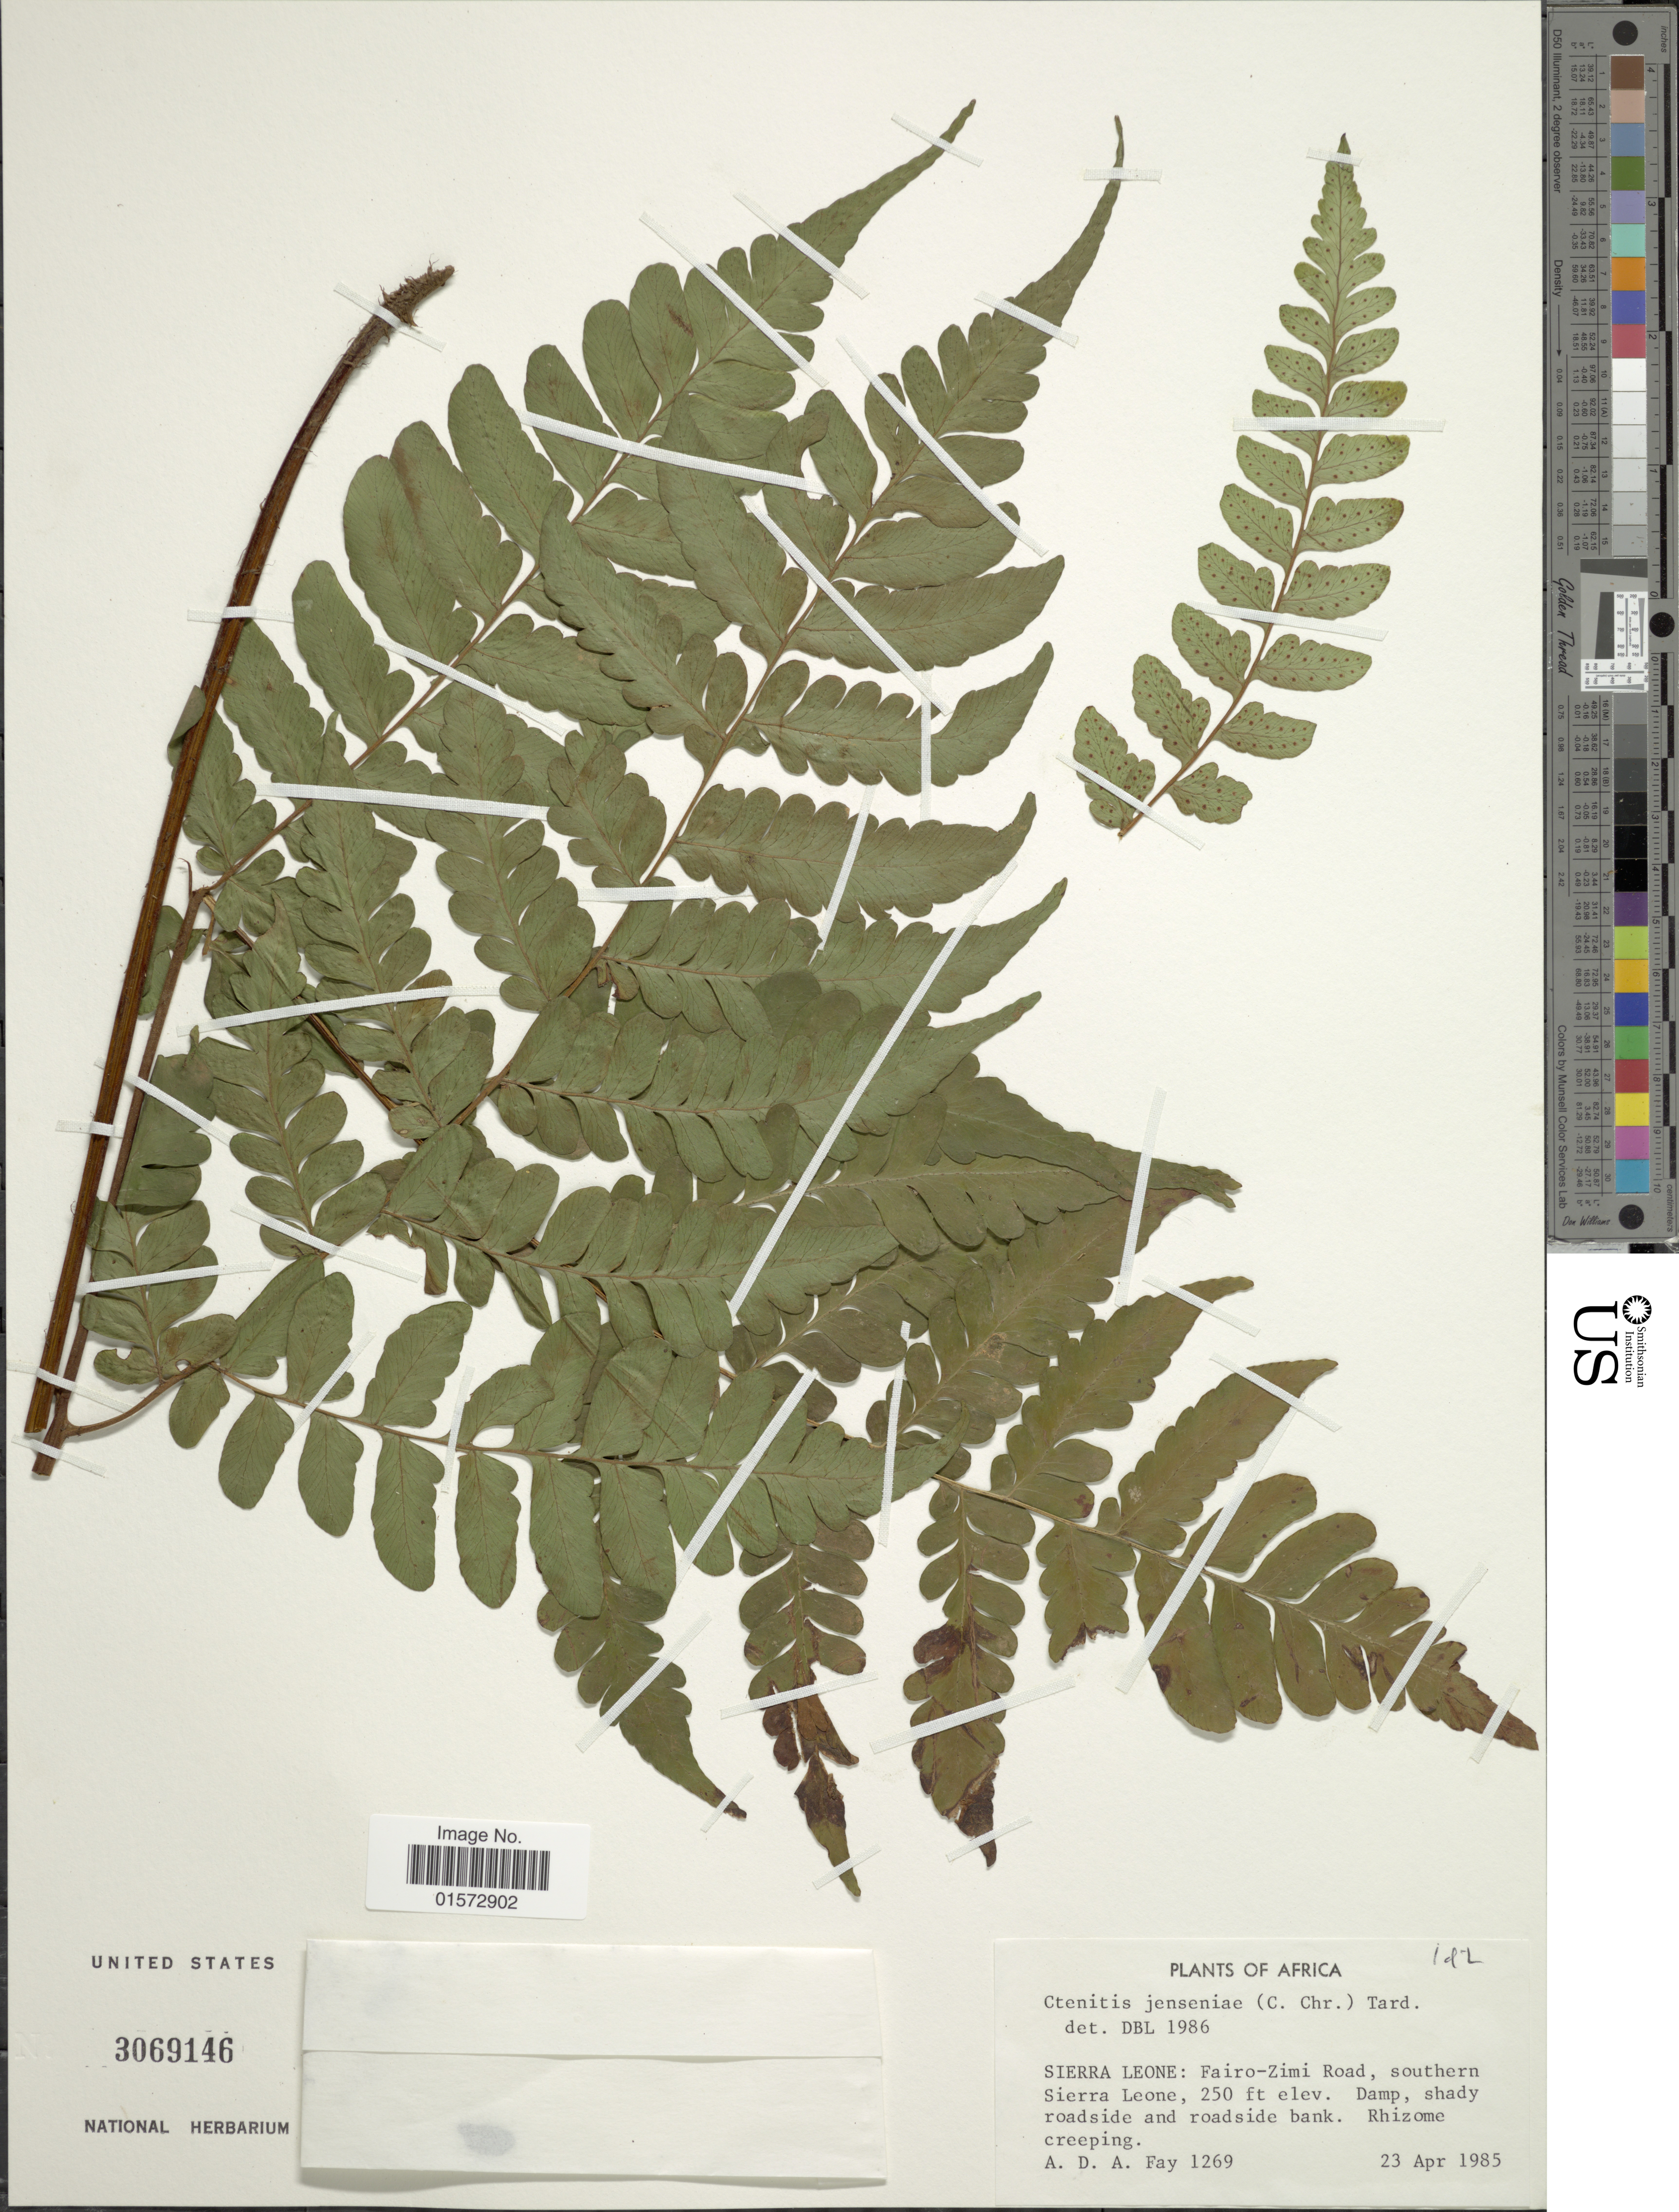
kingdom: Plantae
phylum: Tracheophyta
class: Polypodiopsida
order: Polypodiales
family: Tectariaceae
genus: Triplophyllum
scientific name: Triplophyllum jenseniae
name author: (C. Chr.)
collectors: A. Fay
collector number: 1269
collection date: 1985-04-23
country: Sierra Leone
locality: Africa, Fairo-Zimi Road, southern Sierra Leone, Damp, shady roadside and roadside bank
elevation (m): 76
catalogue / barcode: US 3069146